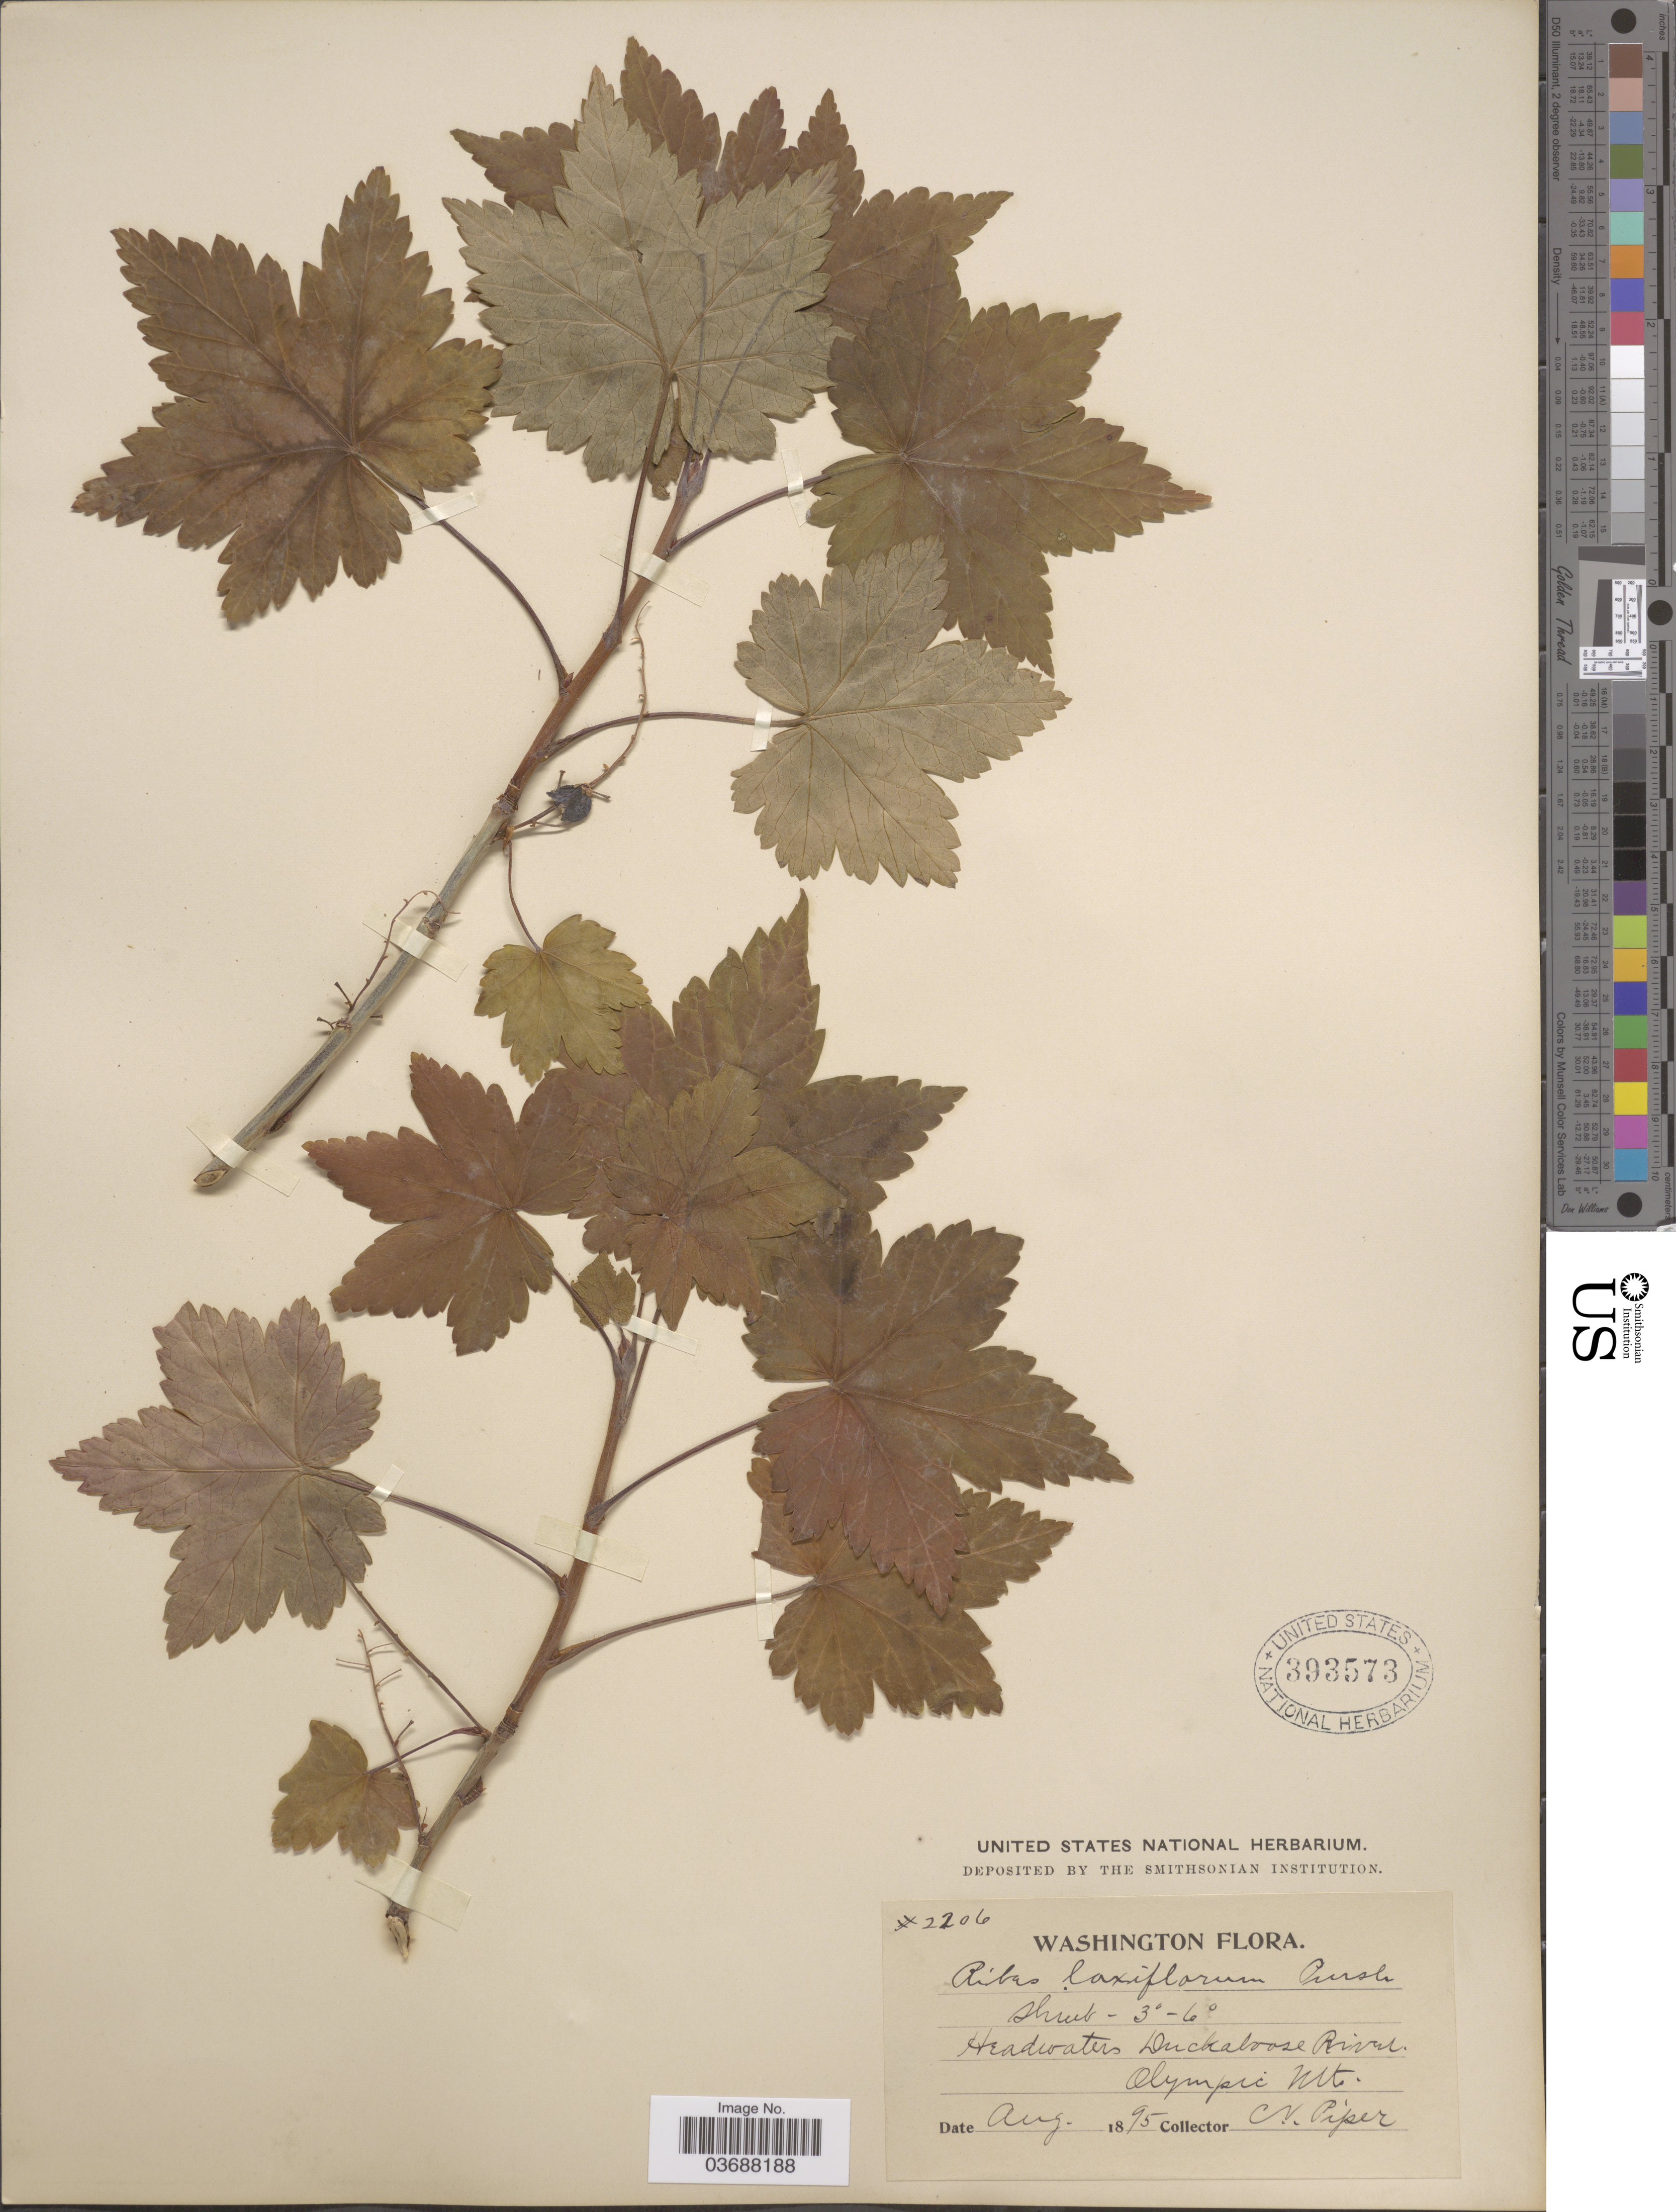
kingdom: Plantae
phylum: Tracheophyta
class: Magnoliopsida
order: Saxifragales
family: Grossulariaceae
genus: Ribes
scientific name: Ribes laxiflorum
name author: Pursh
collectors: C. V. Piper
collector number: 2206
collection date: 1895-08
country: United States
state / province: Washington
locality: Headwaters Duckaloose River. Olympic Mt.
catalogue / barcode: US 393573